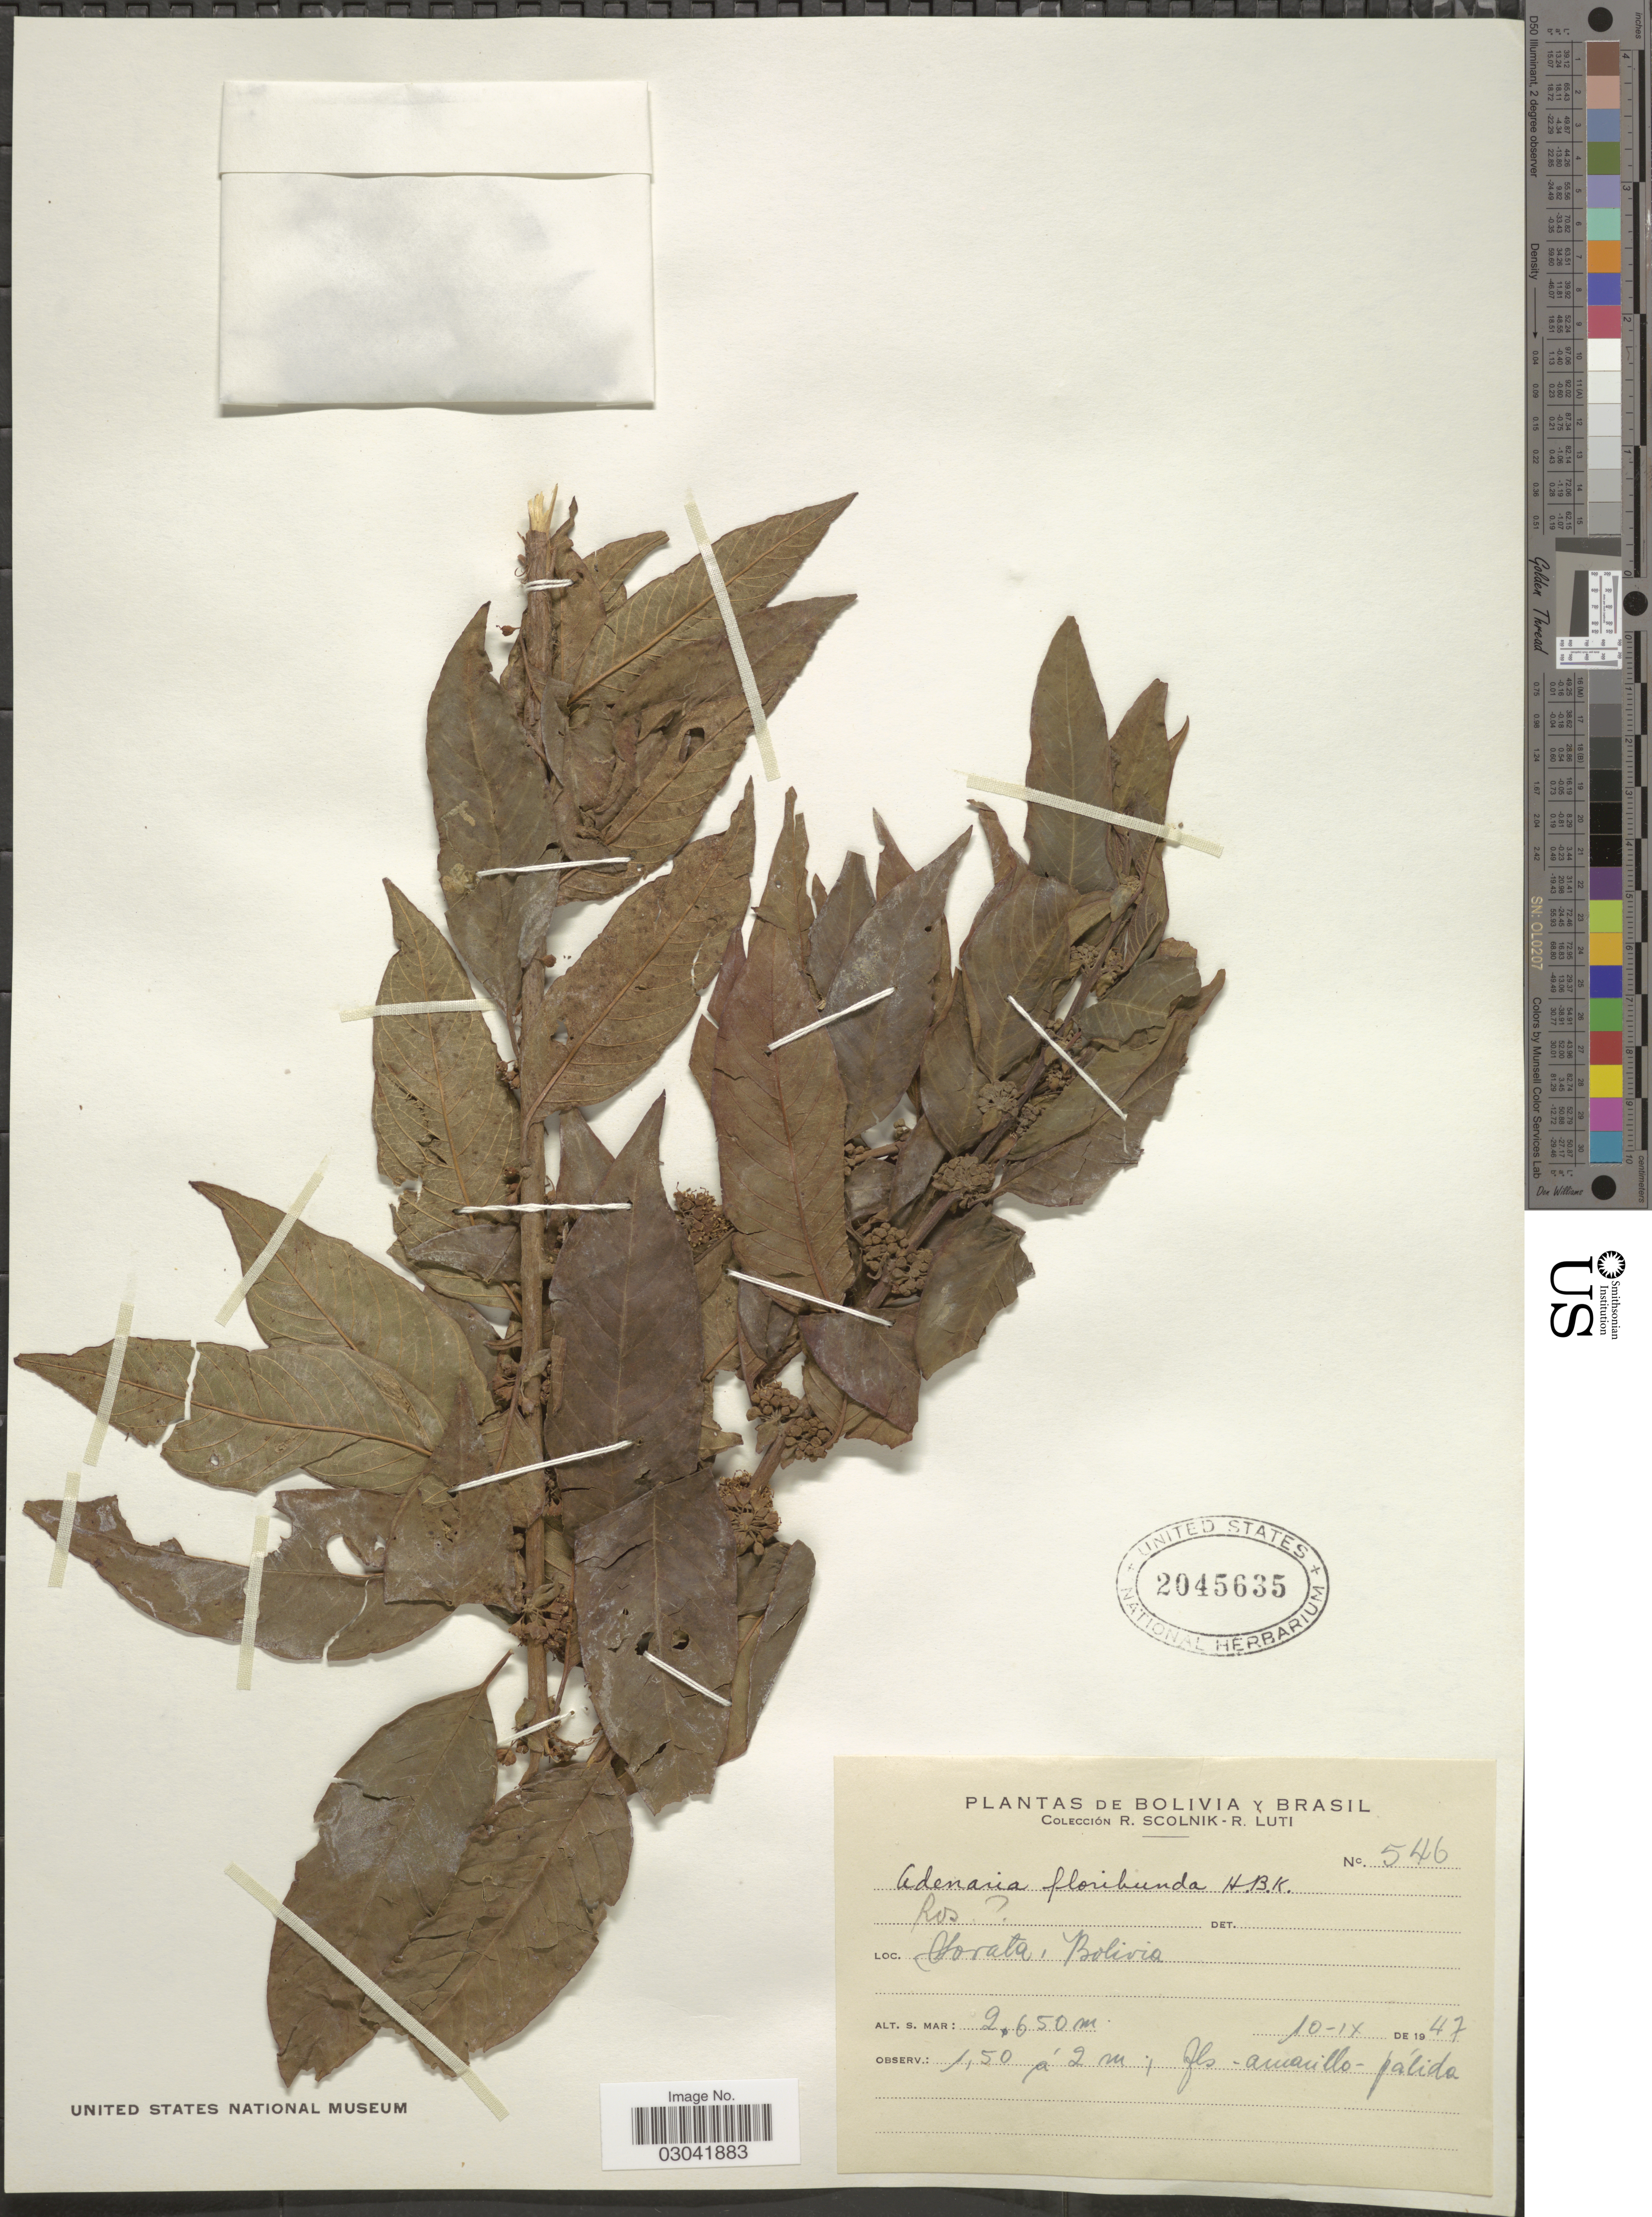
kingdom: Plantae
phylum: Tracheophyta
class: Magnoliopsida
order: Myrtales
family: Lythraceae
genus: Adenaria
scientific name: Adenaria floribunda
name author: Kunth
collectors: R. Scolnik & R. Luti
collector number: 546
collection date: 1947-09-10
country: Bolivia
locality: Sorata.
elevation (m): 2650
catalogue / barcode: US 2045635